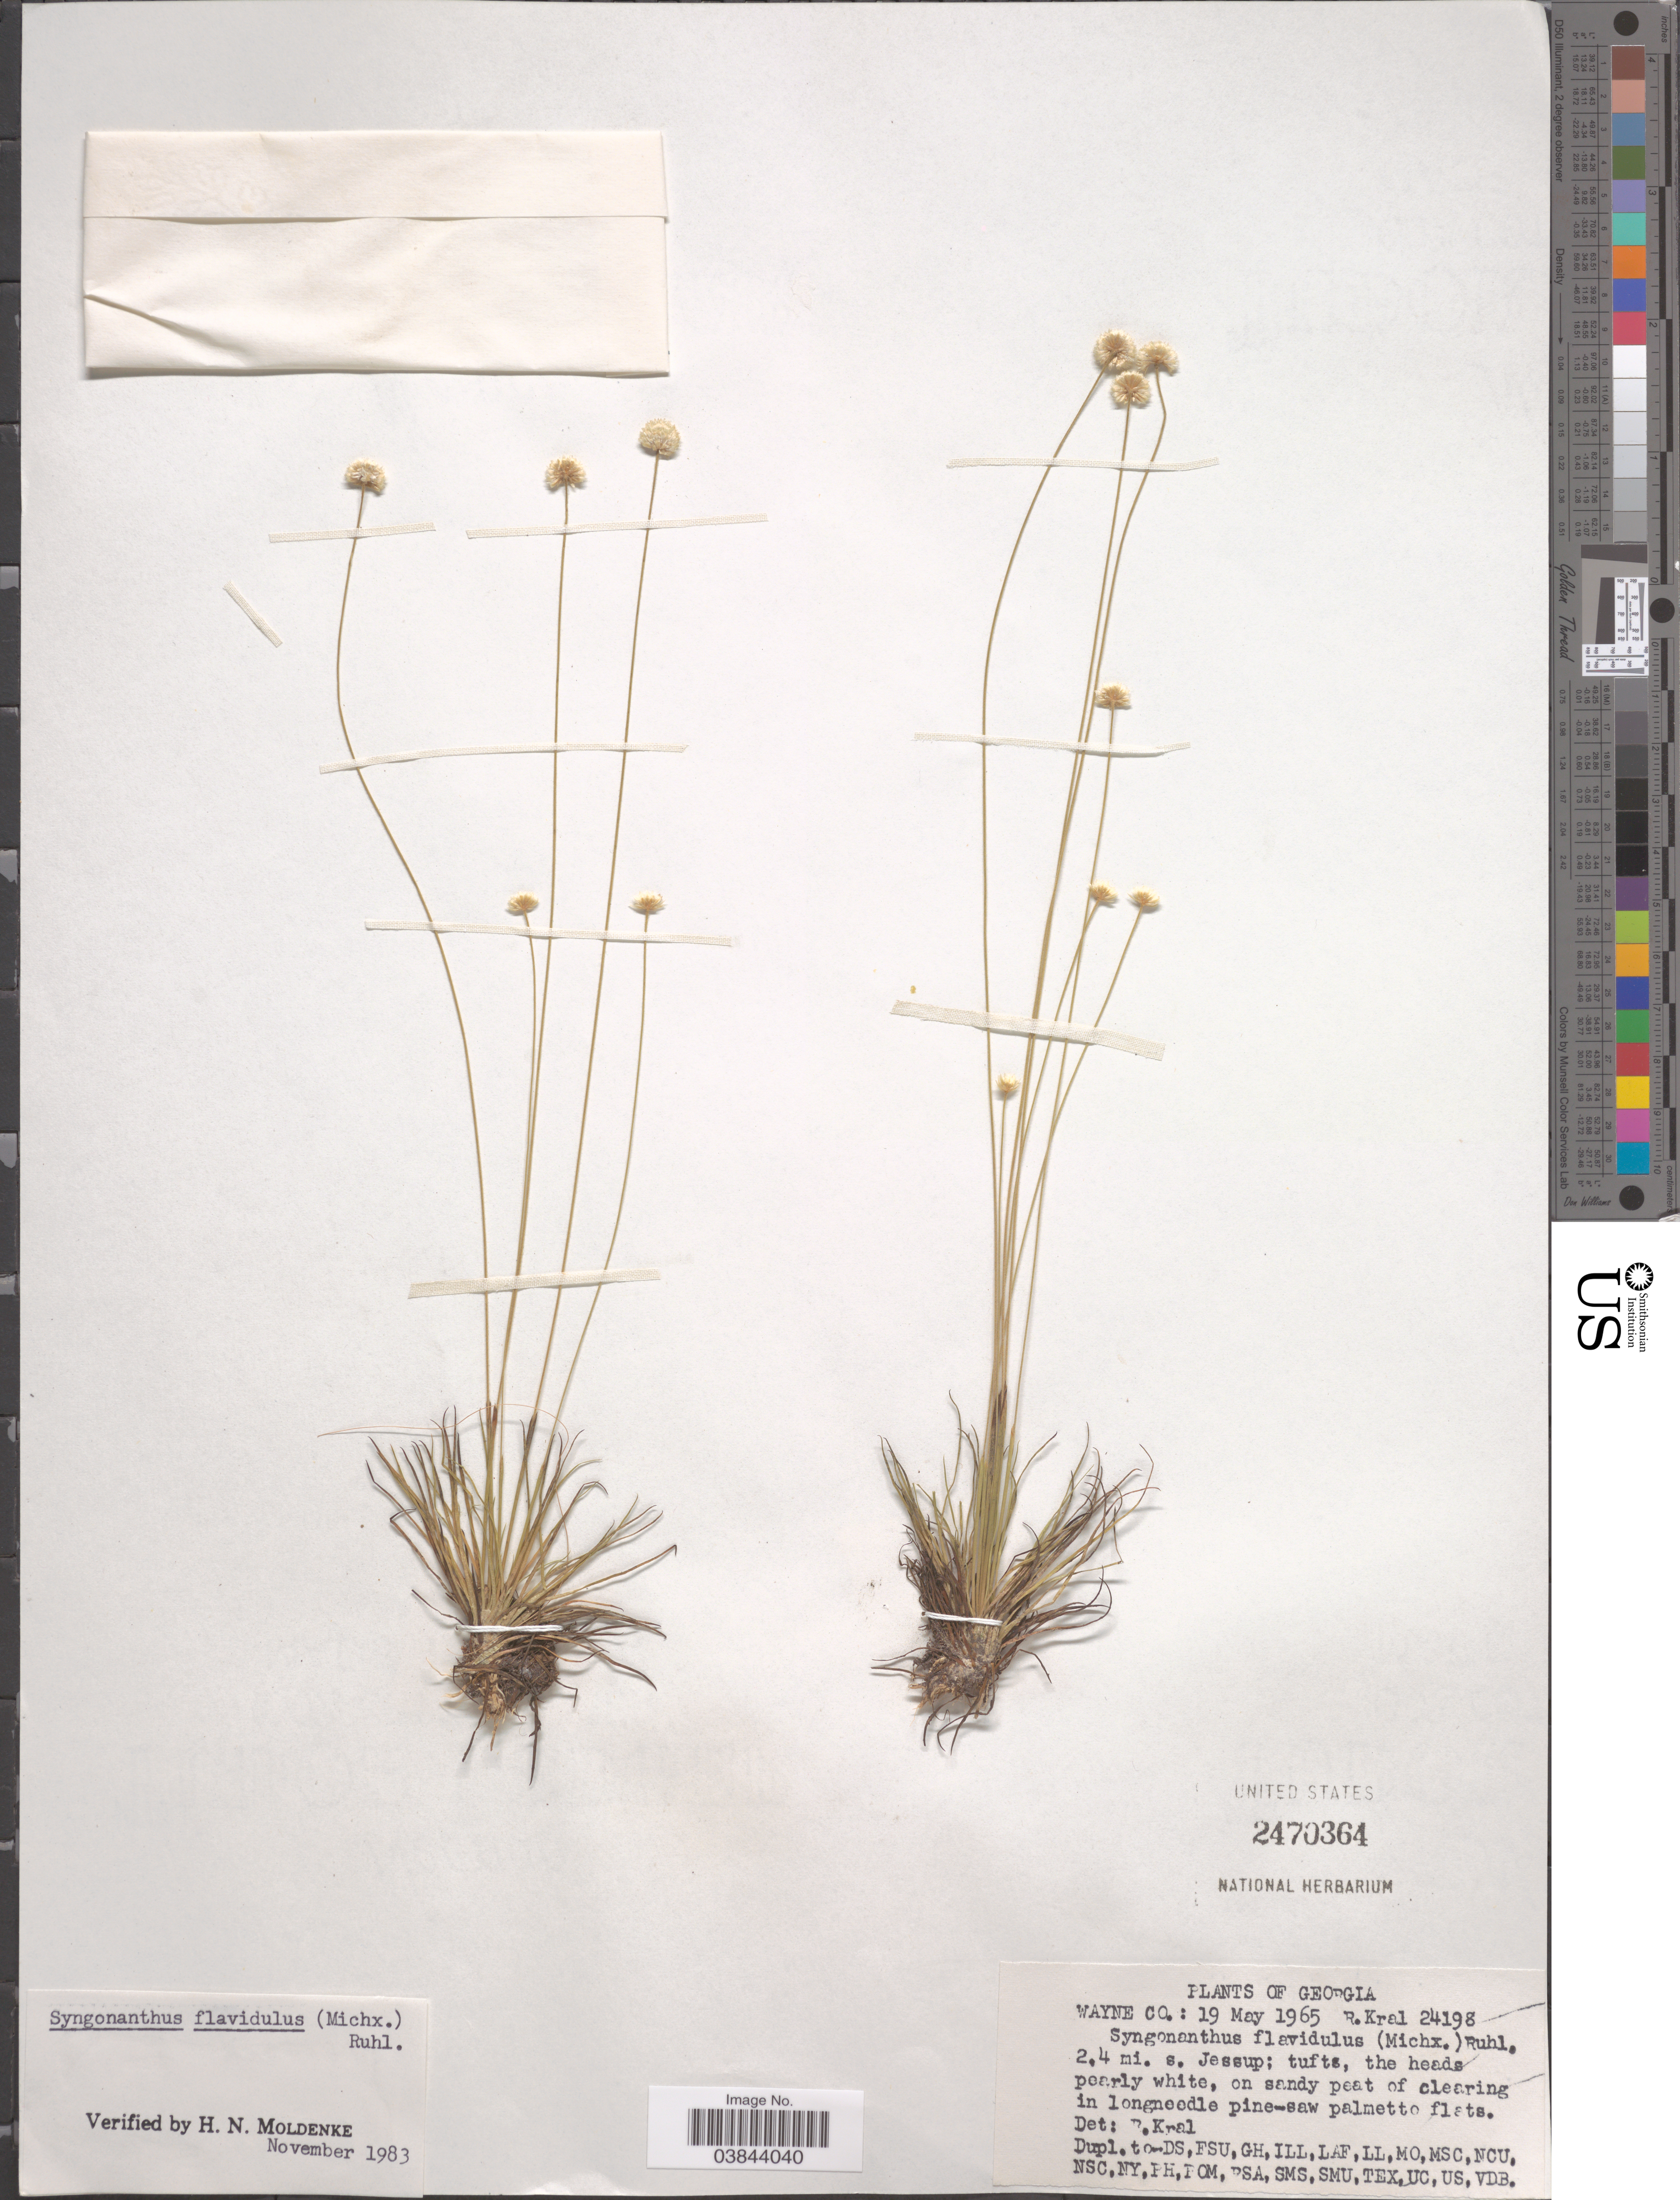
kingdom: Plantae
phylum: Tracheophyta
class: Liliopsida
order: Poales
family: Eriocaulaceae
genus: Syngonanthus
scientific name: Syngonanthus flavidulus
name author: (Michx.) Ruhland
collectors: R. Kral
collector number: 24198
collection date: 1965-05-19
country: United States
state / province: Georgia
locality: Wayne Co.: 2.4 mi. s. Jessup.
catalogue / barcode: US 2470364